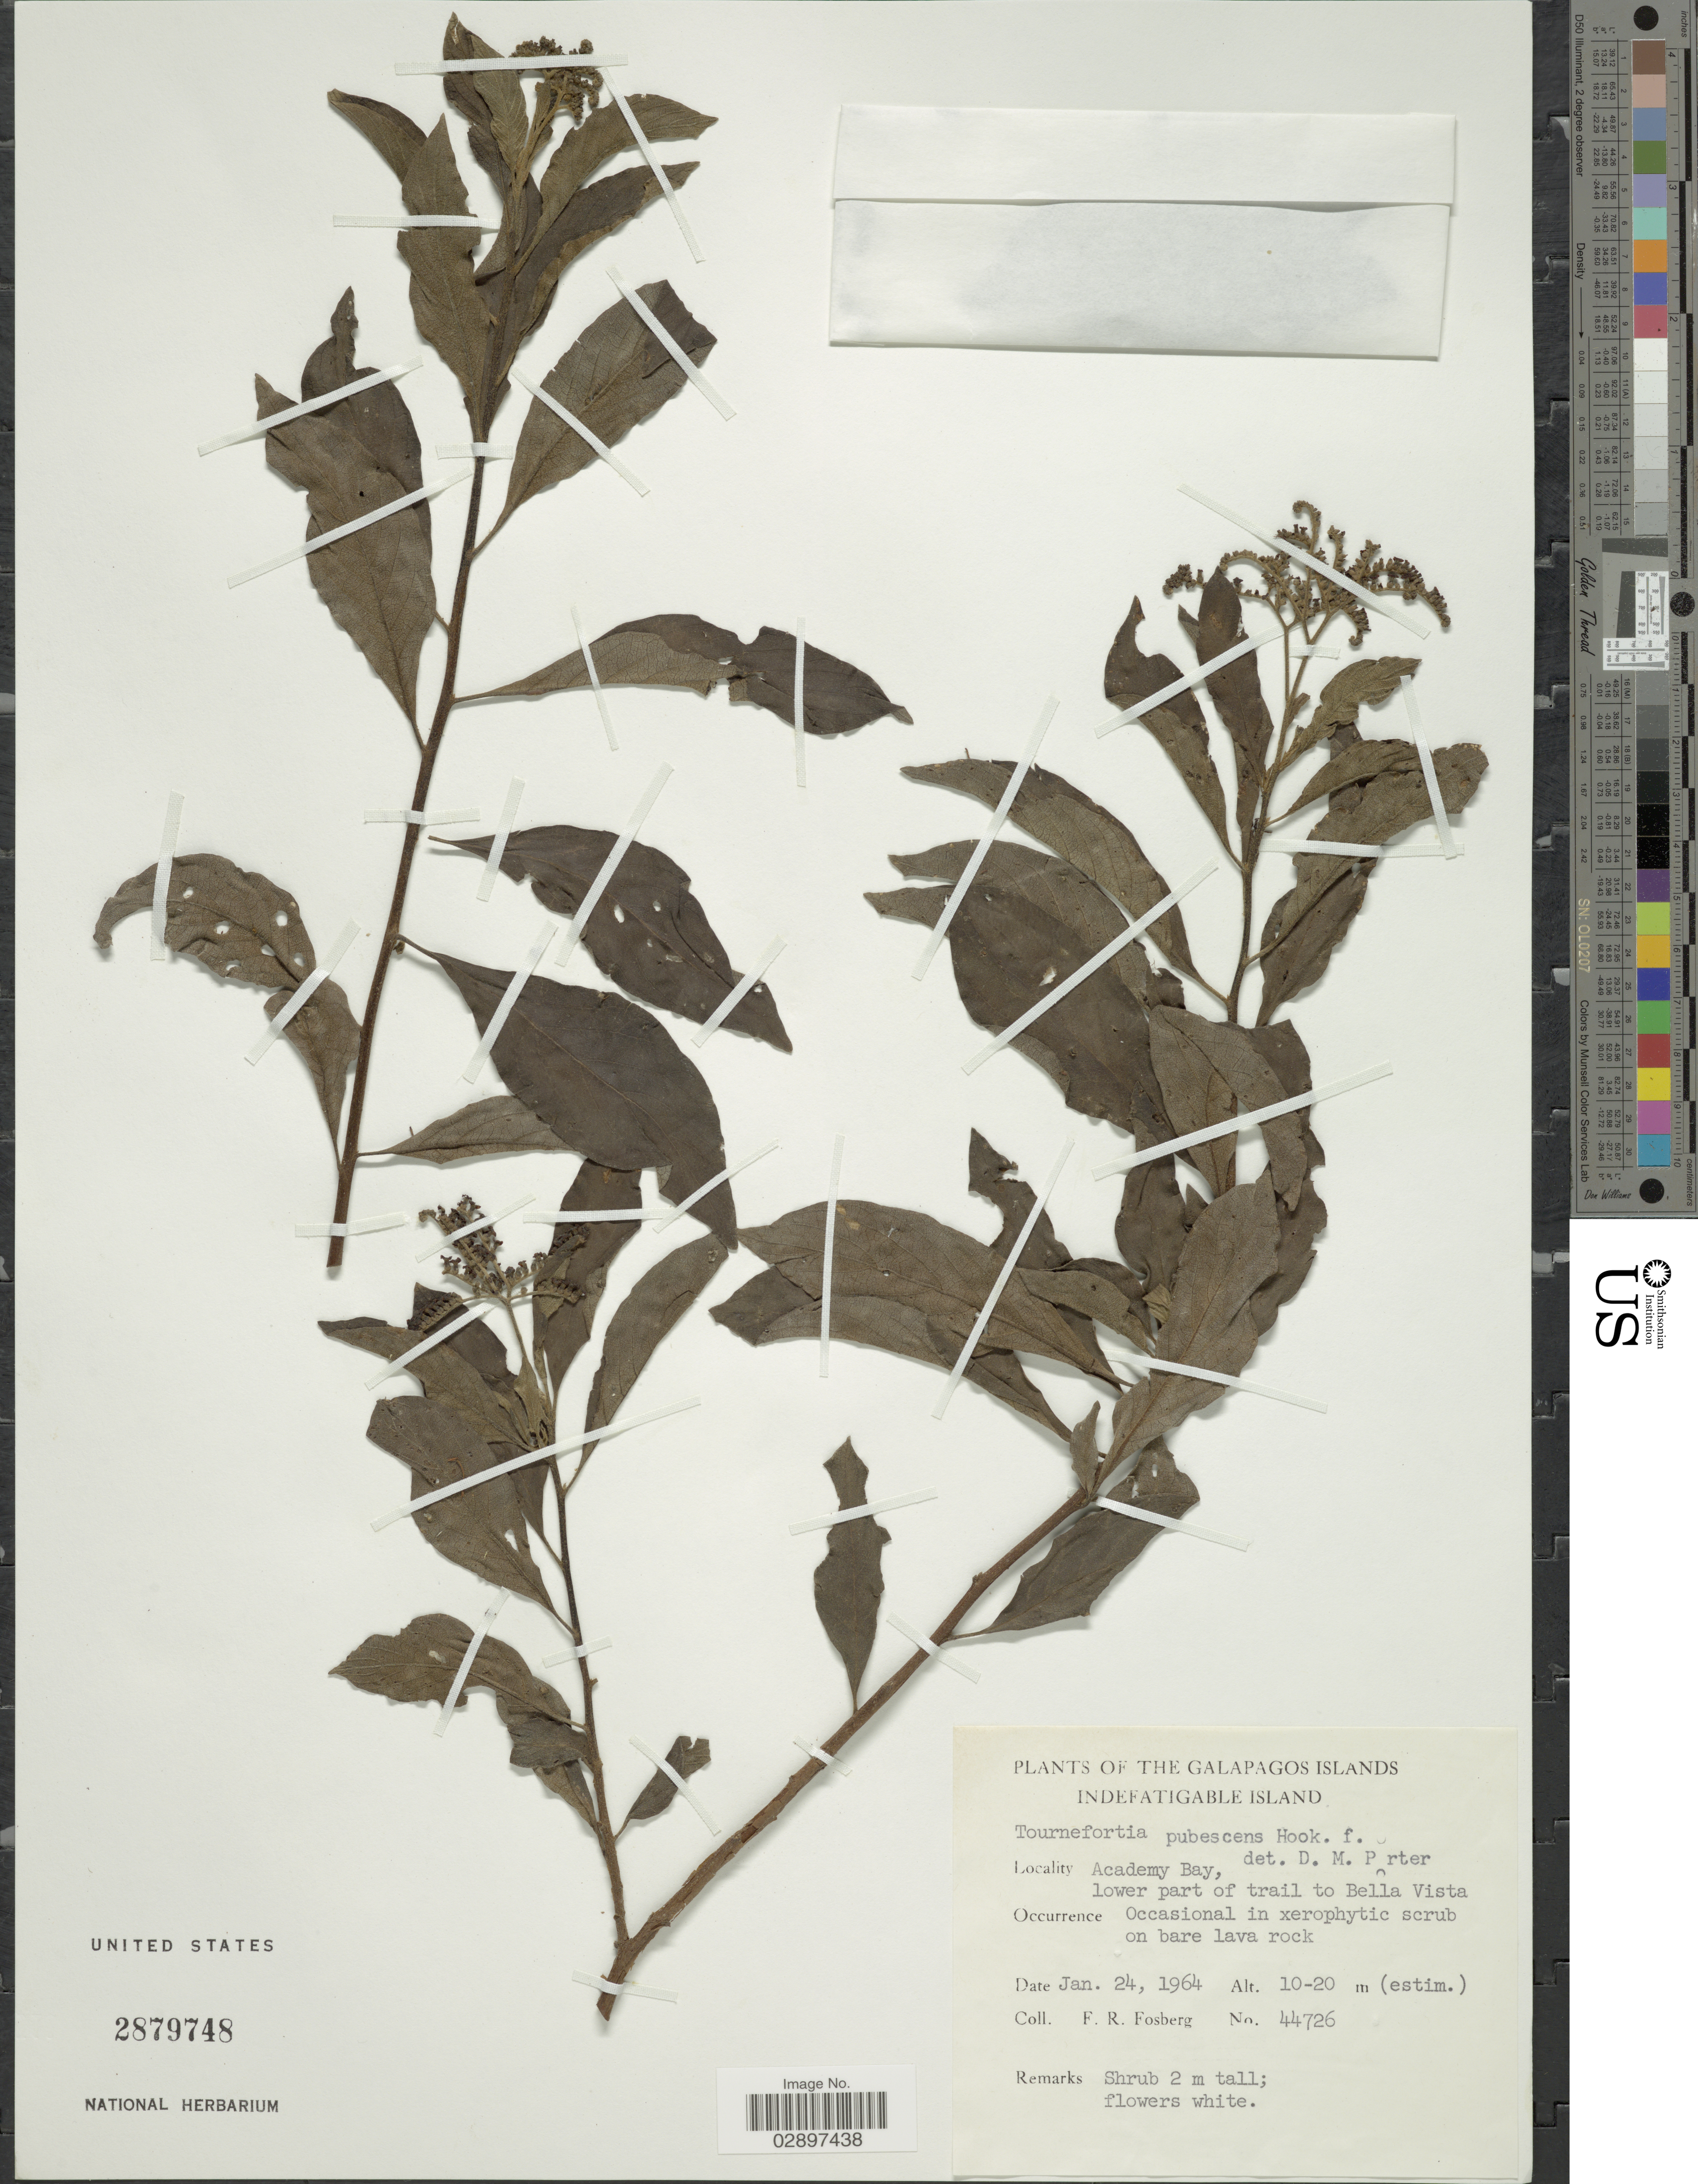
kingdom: Plantae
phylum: Tracheophyta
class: Magnoliopsida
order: Boraginales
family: Heliotropiaceae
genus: Tournefortia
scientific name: Tournefortia pubescens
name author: Hook. f.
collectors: F. R. Fosberg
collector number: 44726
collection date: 1964-01-24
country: Ecuador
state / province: Colón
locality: The Galapagos Islands. Indefatigable Island. Academy Bay, lower part of trail to Bella Vista.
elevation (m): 10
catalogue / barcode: US 2879748